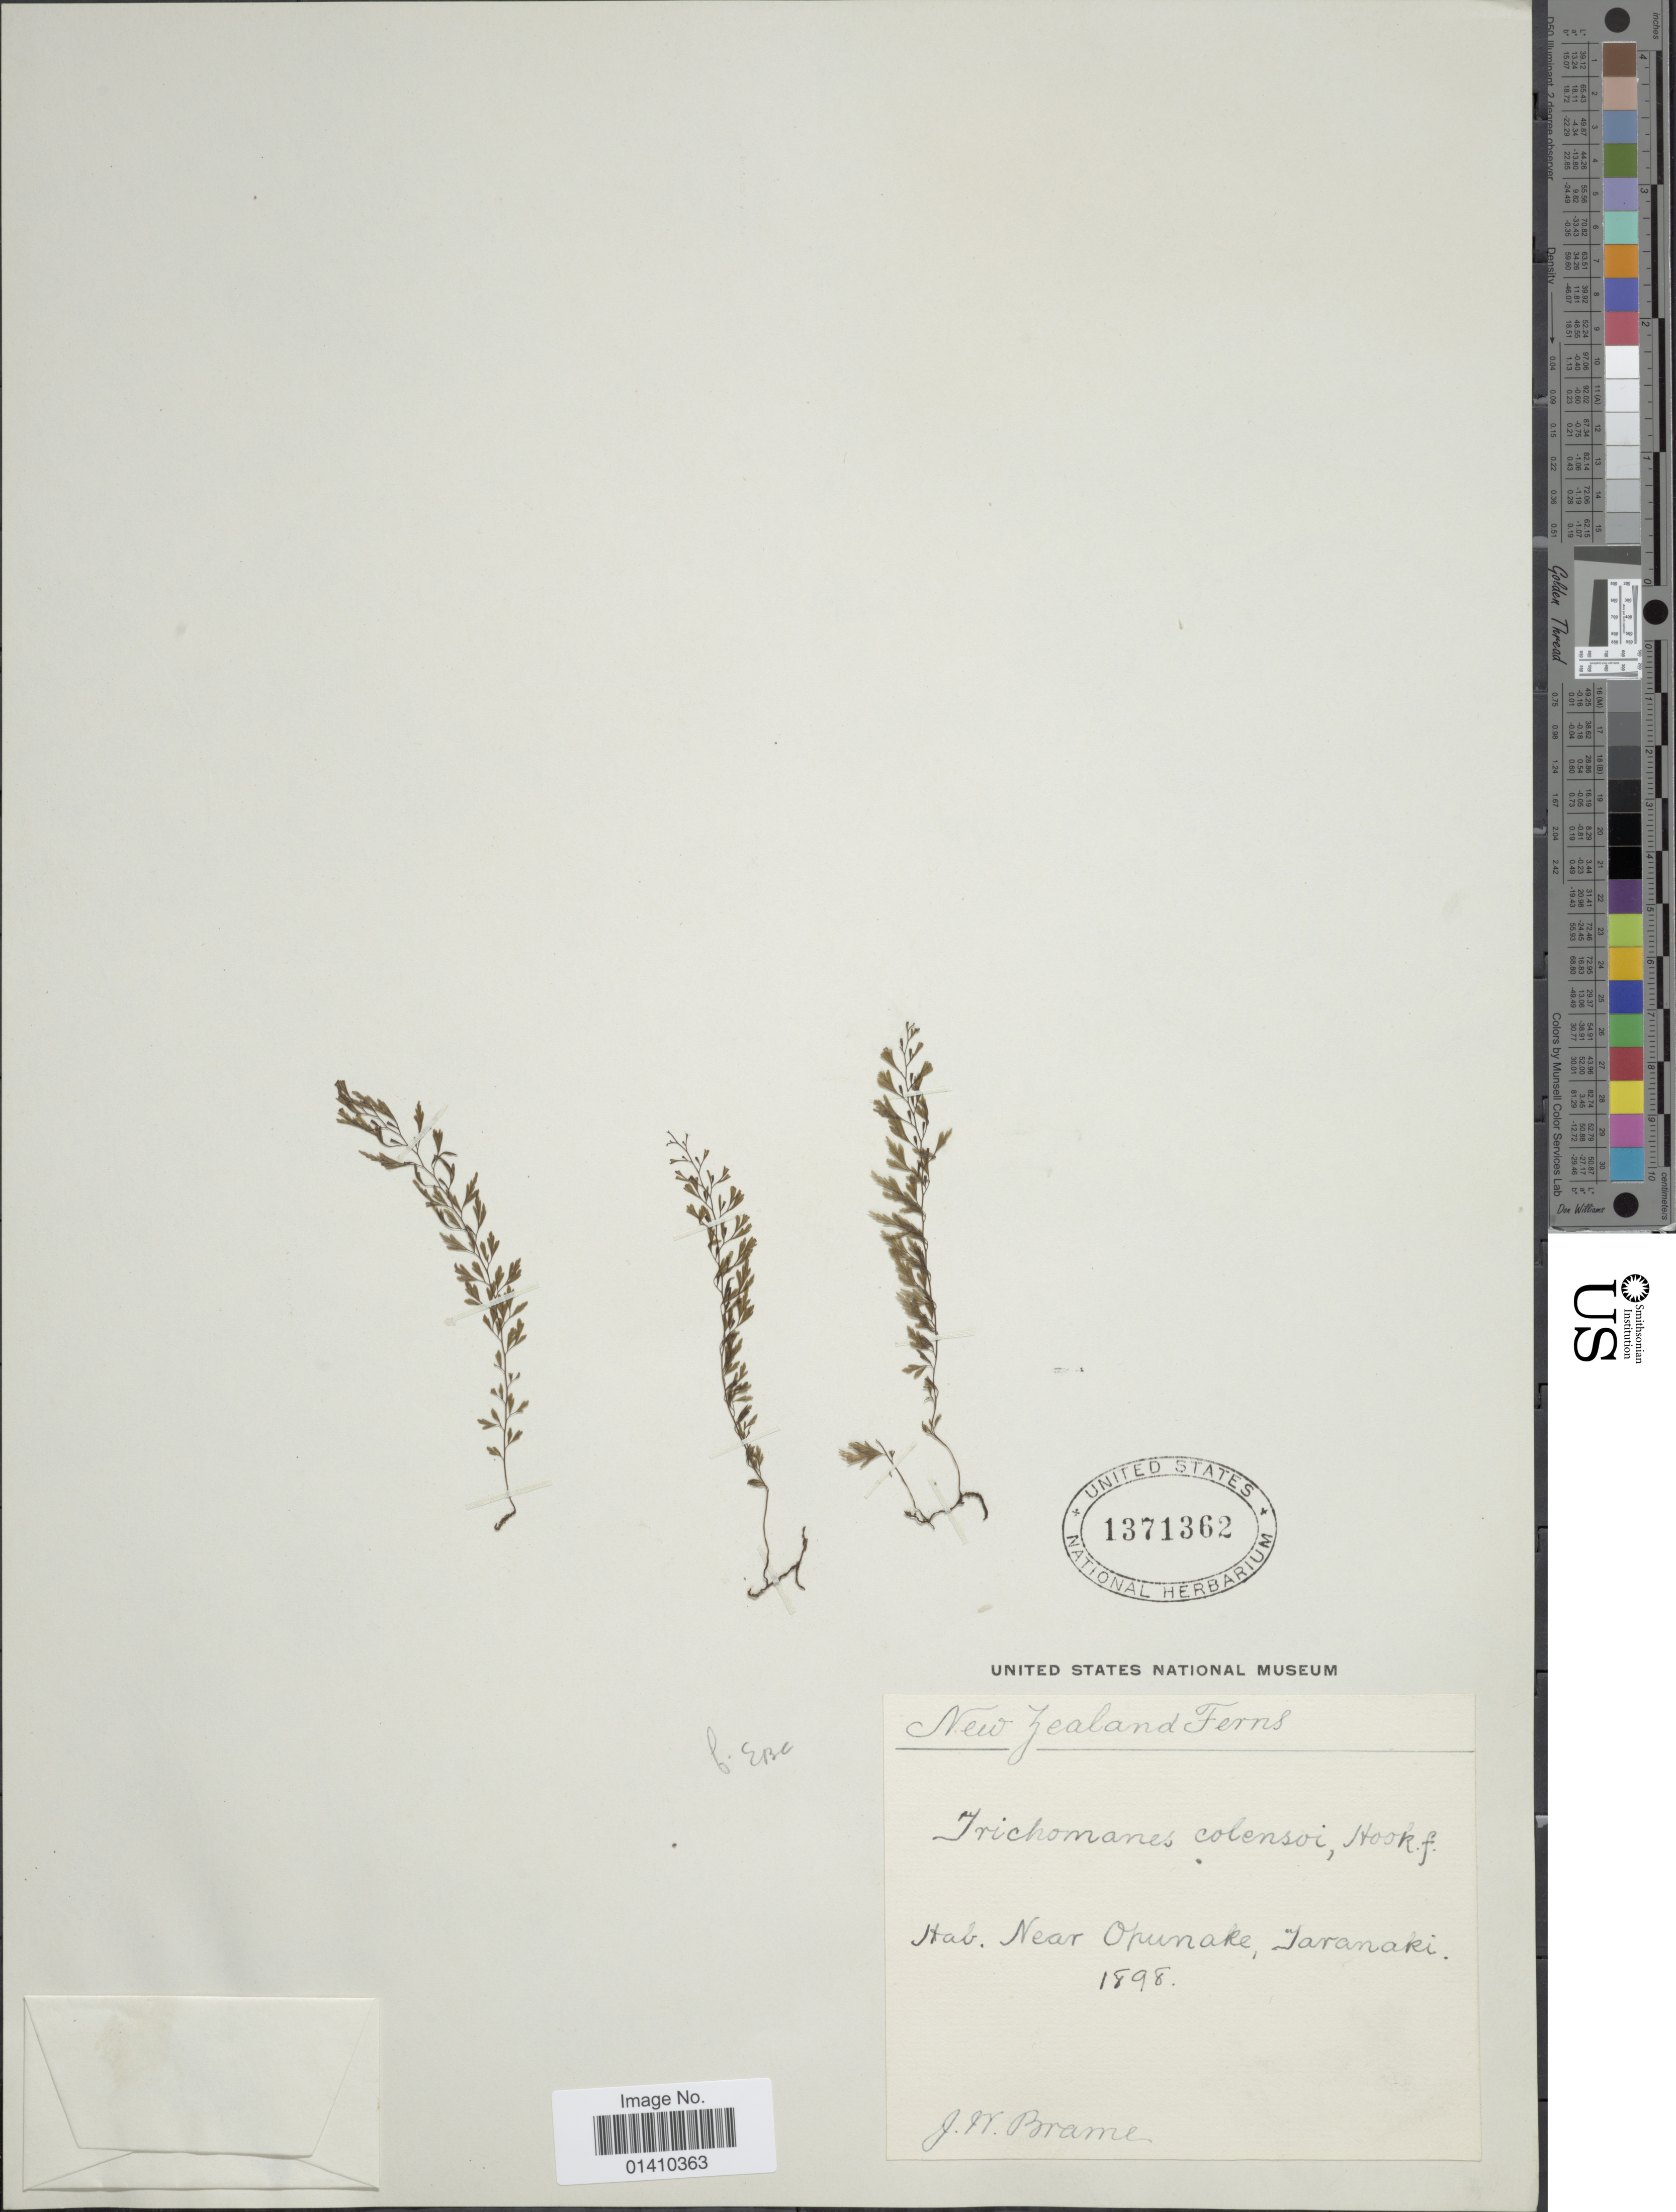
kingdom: Plantae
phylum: Tracheophyta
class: Polypodiopsida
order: Hymenophyllales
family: Hymenophyllaceae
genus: Polyphlebium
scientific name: Polyphlebium colensoi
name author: (Hook. f.) Ebihara & K. Iwats.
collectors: J. Brame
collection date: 1898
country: New Zealand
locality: Near Opunake, Jaranaki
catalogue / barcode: US 1371362